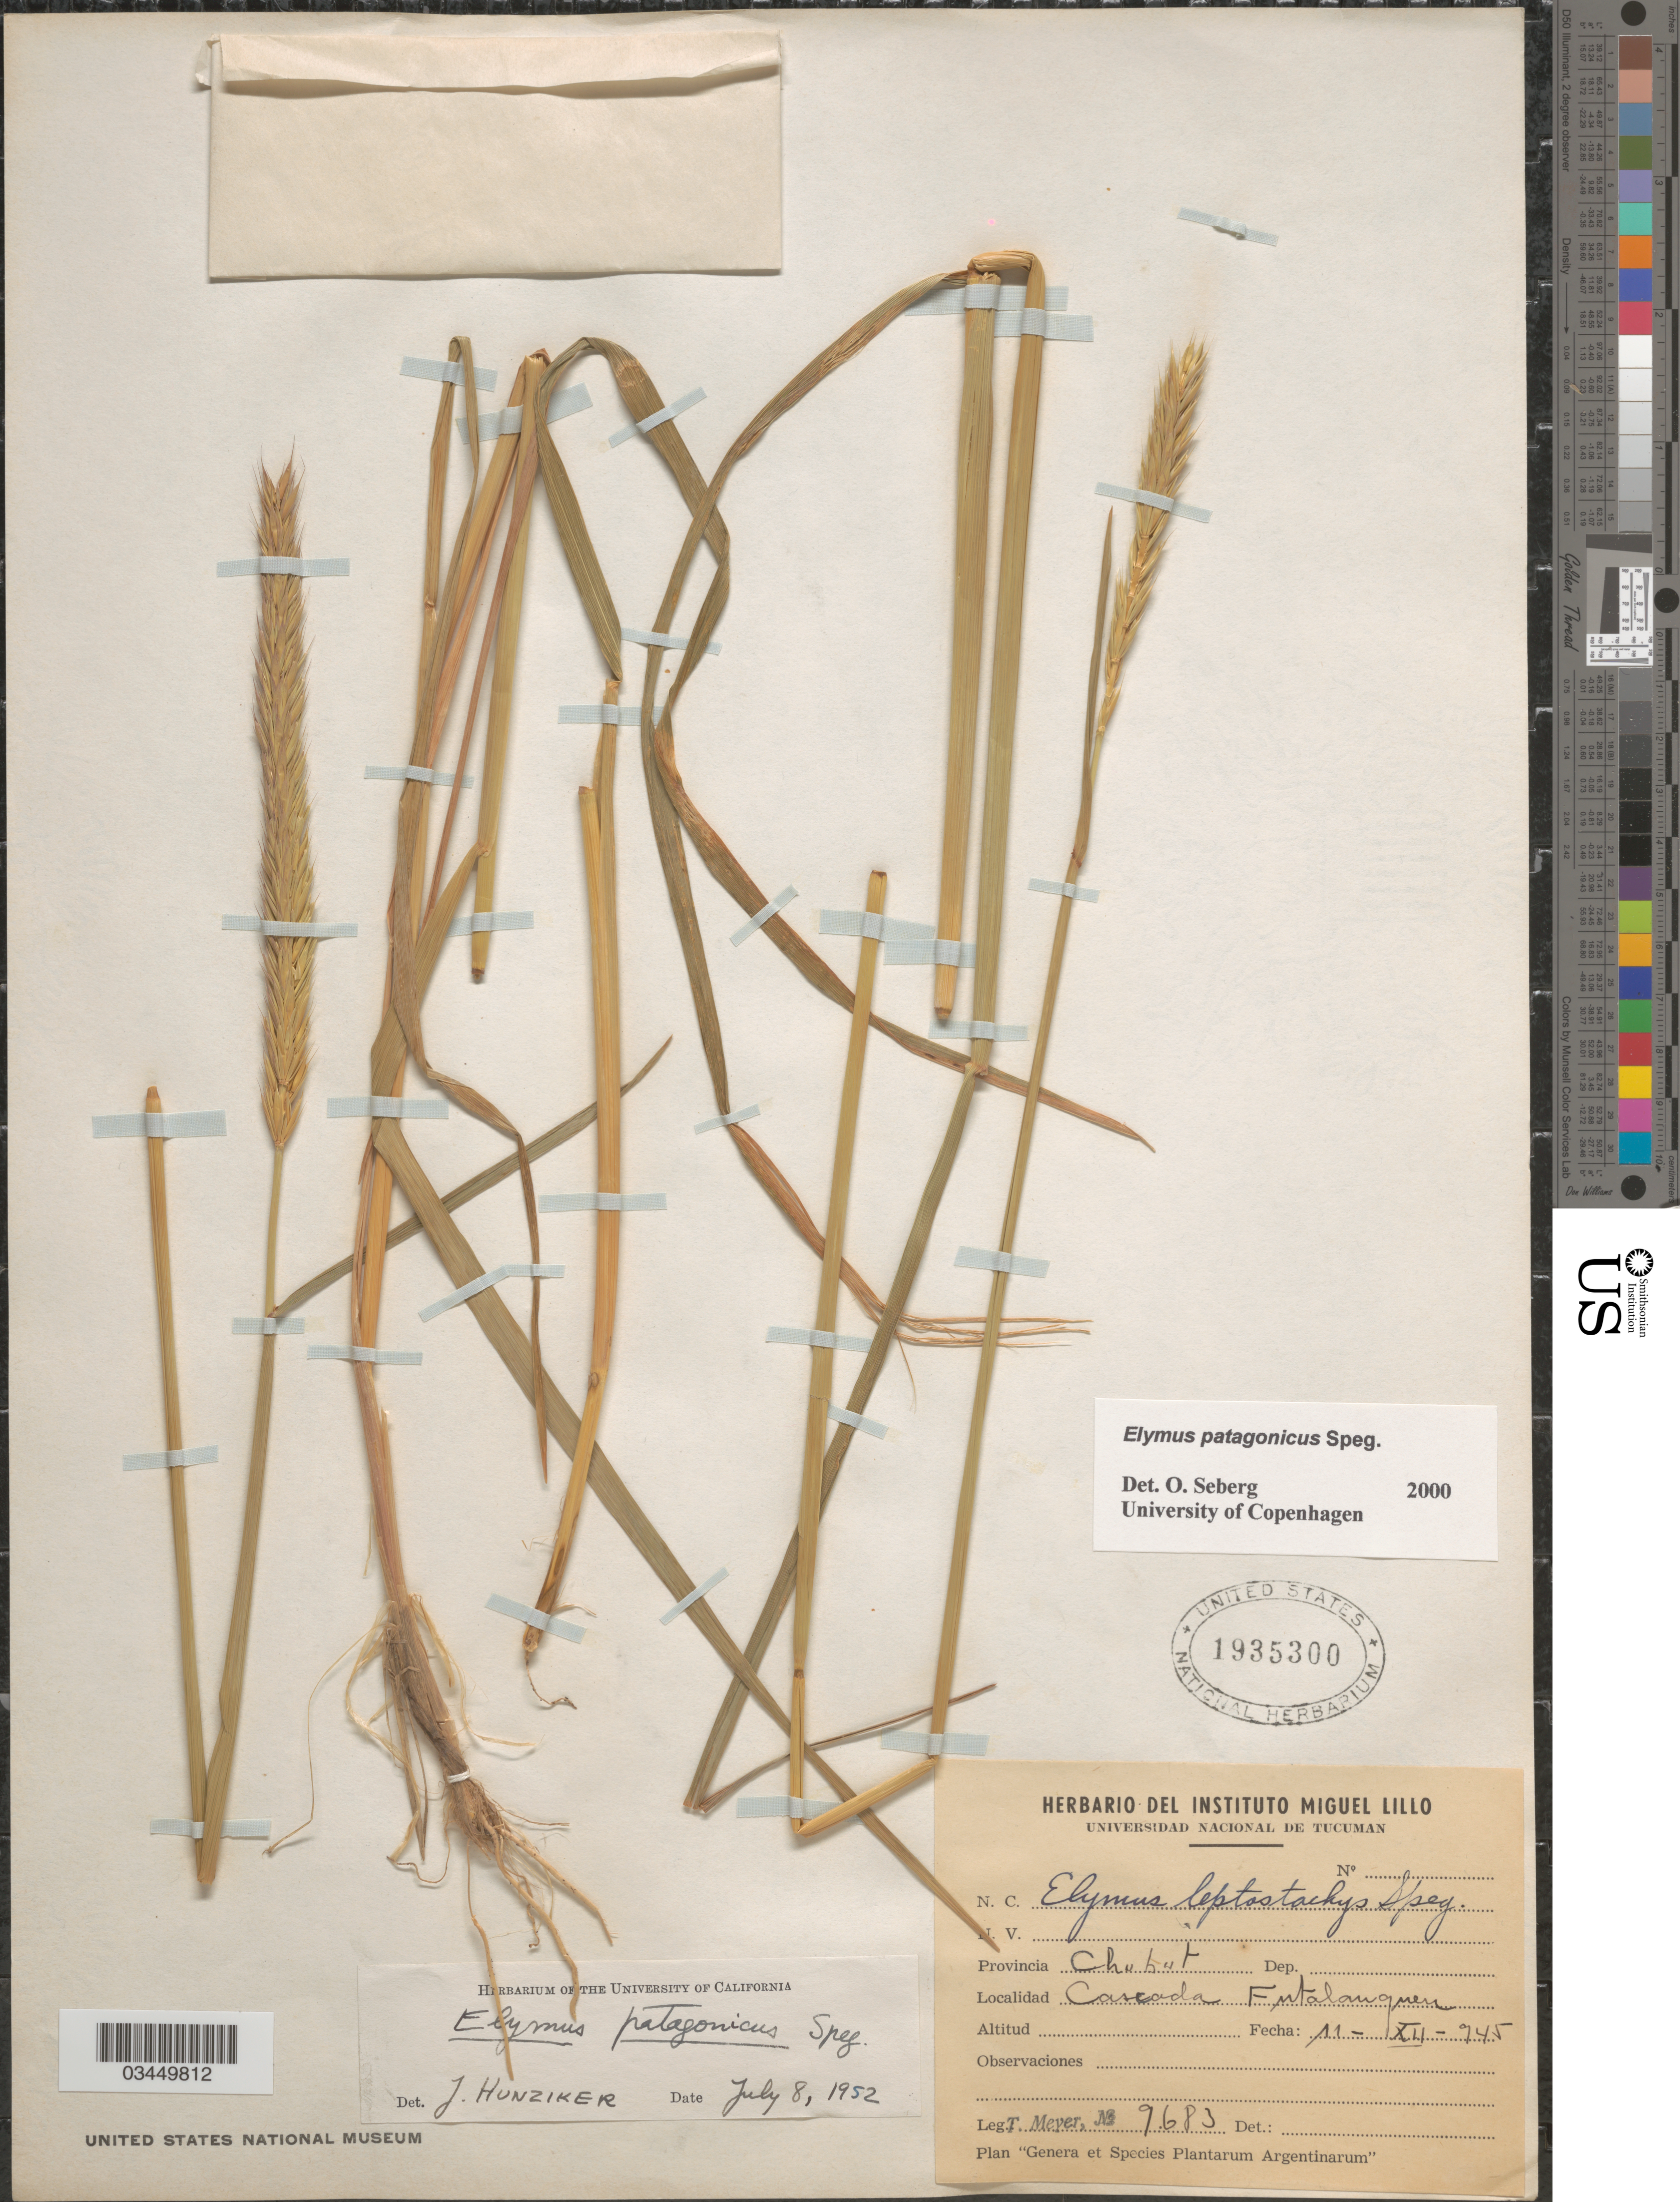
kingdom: Plantae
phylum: Tracheophyta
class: Liliopsida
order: Poales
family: Poaceae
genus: Elymus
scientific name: Elymus patagonicus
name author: Speg.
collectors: T. Meyer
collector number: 9683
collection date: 1945-12-11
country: Argentina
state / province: Chubut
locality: Cascada Futalauquen.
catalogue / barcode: US 1935300